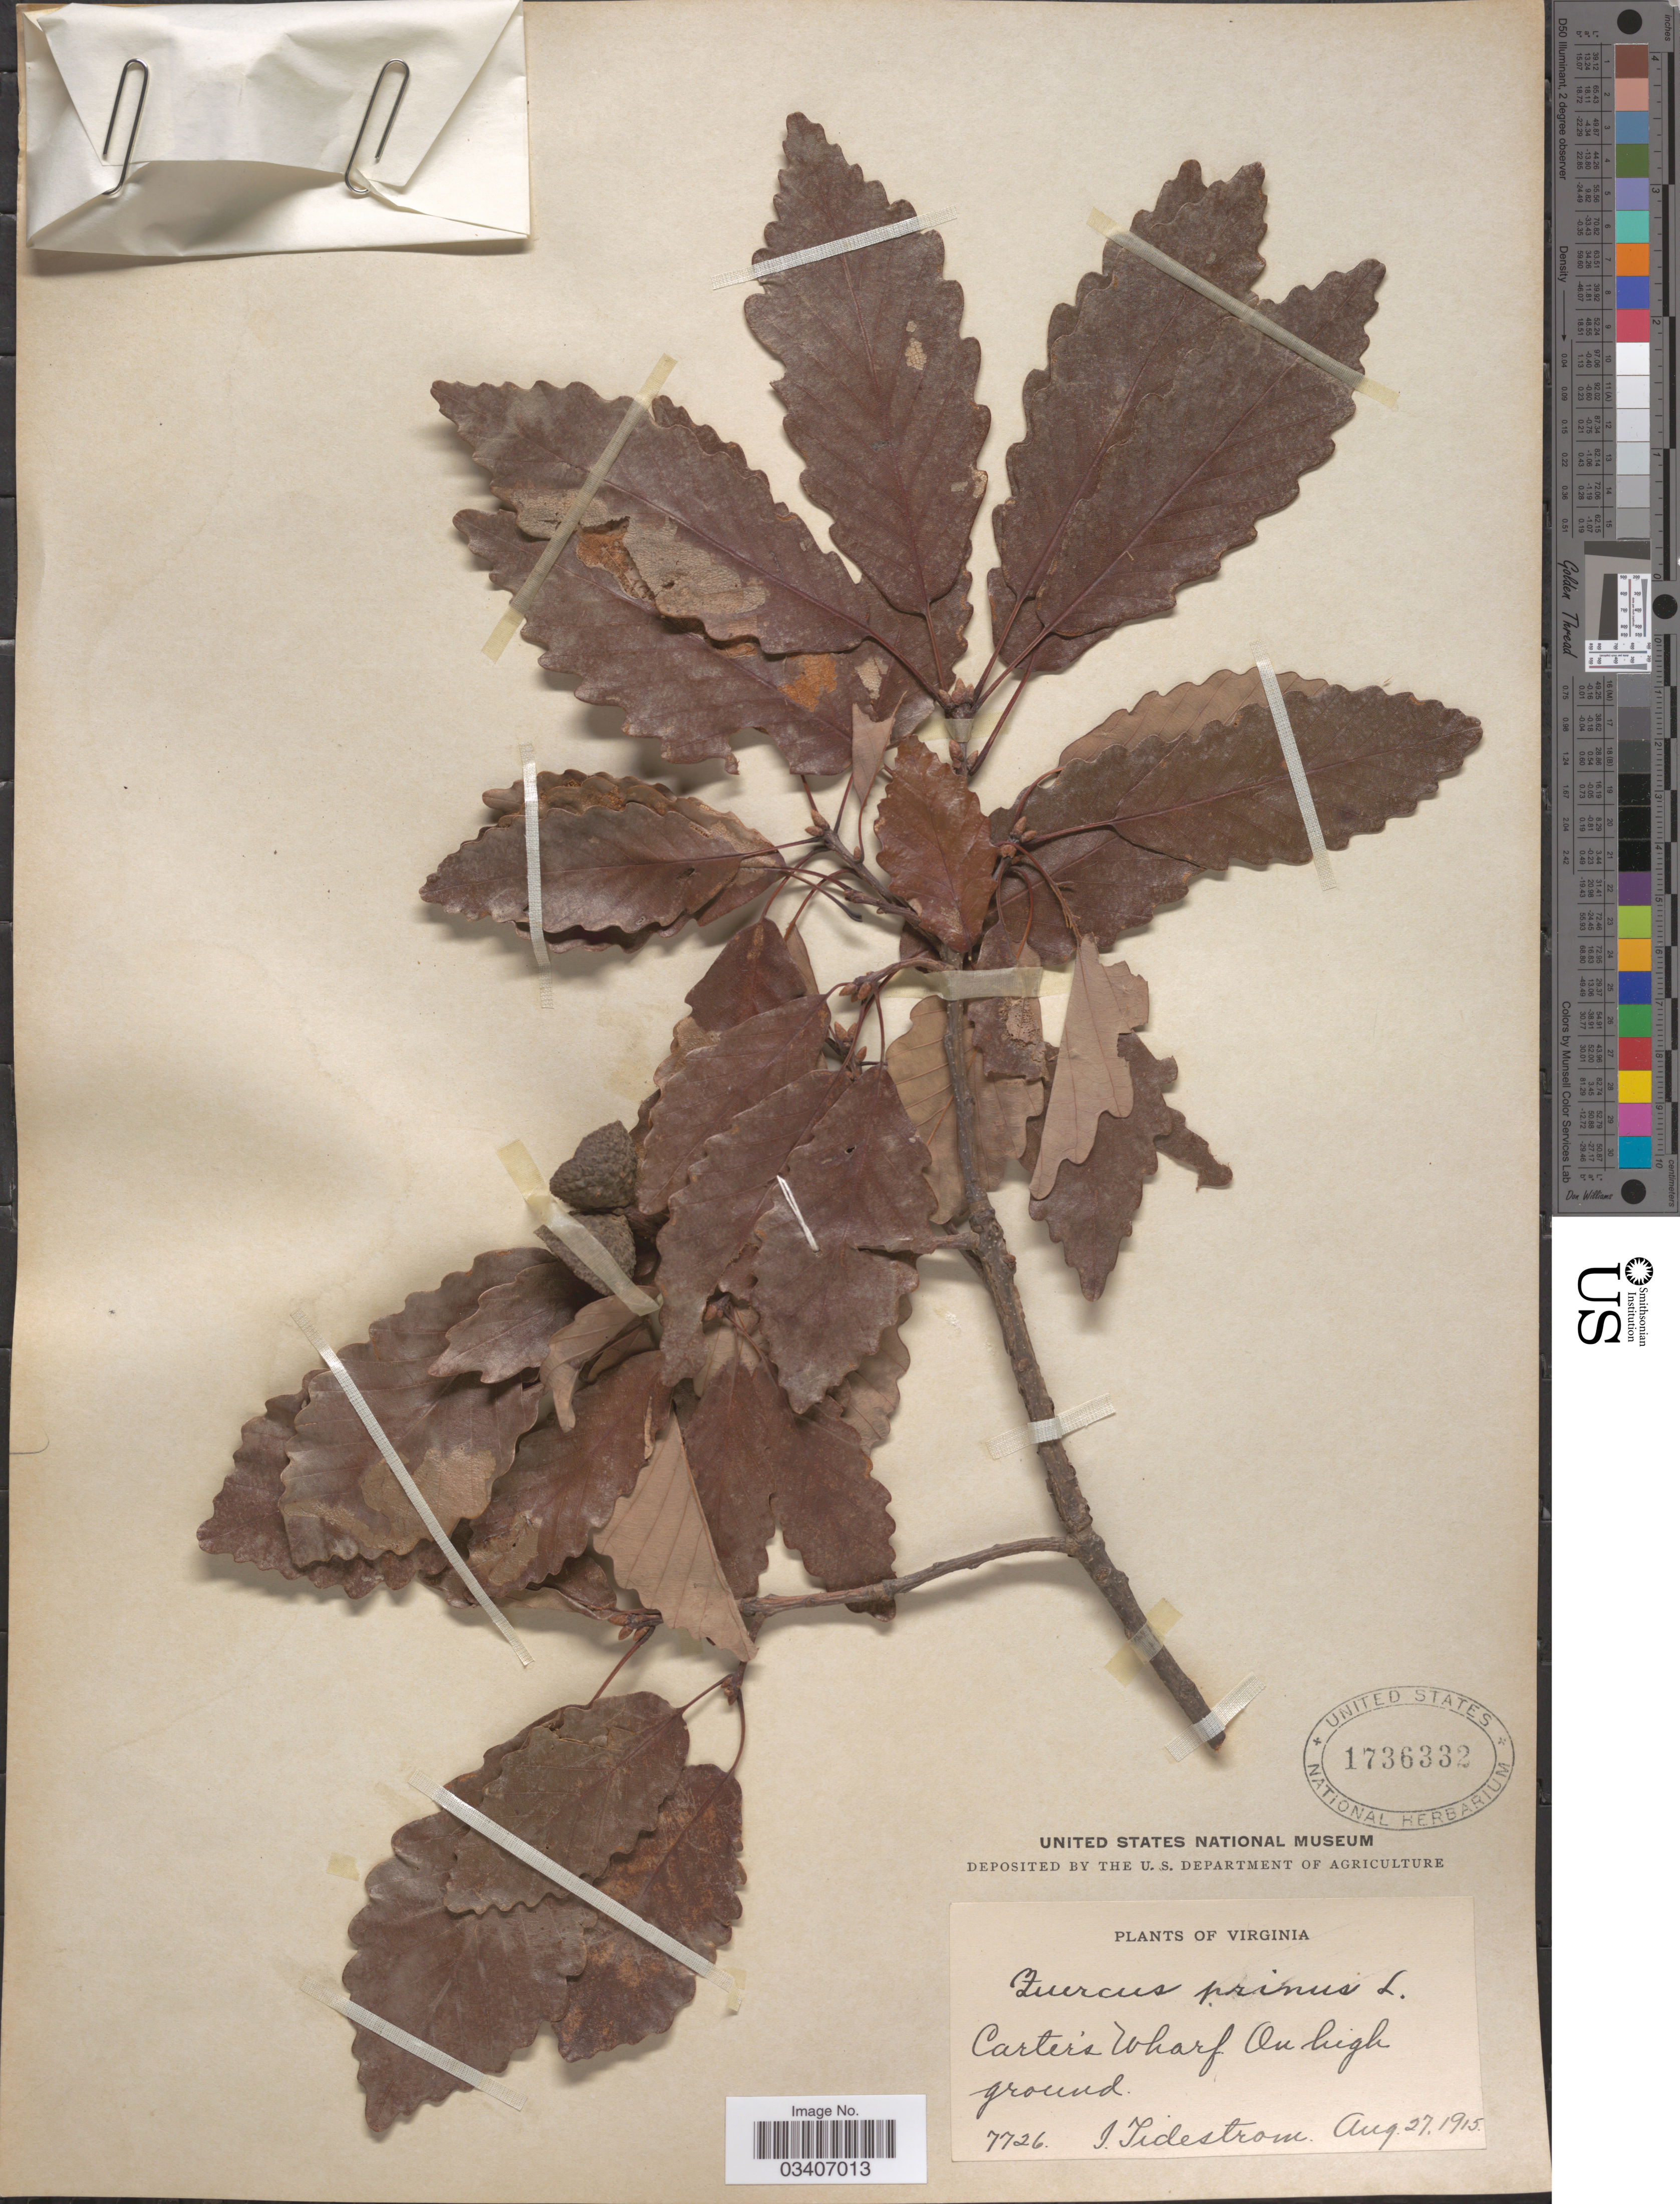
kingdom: Plantae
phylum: Tracheophyta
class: Magnoliopsida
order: Fagales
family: Fagaceae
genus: Quercus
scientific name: Quercus montana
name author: Willd.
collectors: I. F. Tidestrom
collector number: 7726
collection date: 1915-08-27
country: United States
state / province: Virginia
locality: Carter's Wharf on high ground.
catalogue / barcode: US 1736332